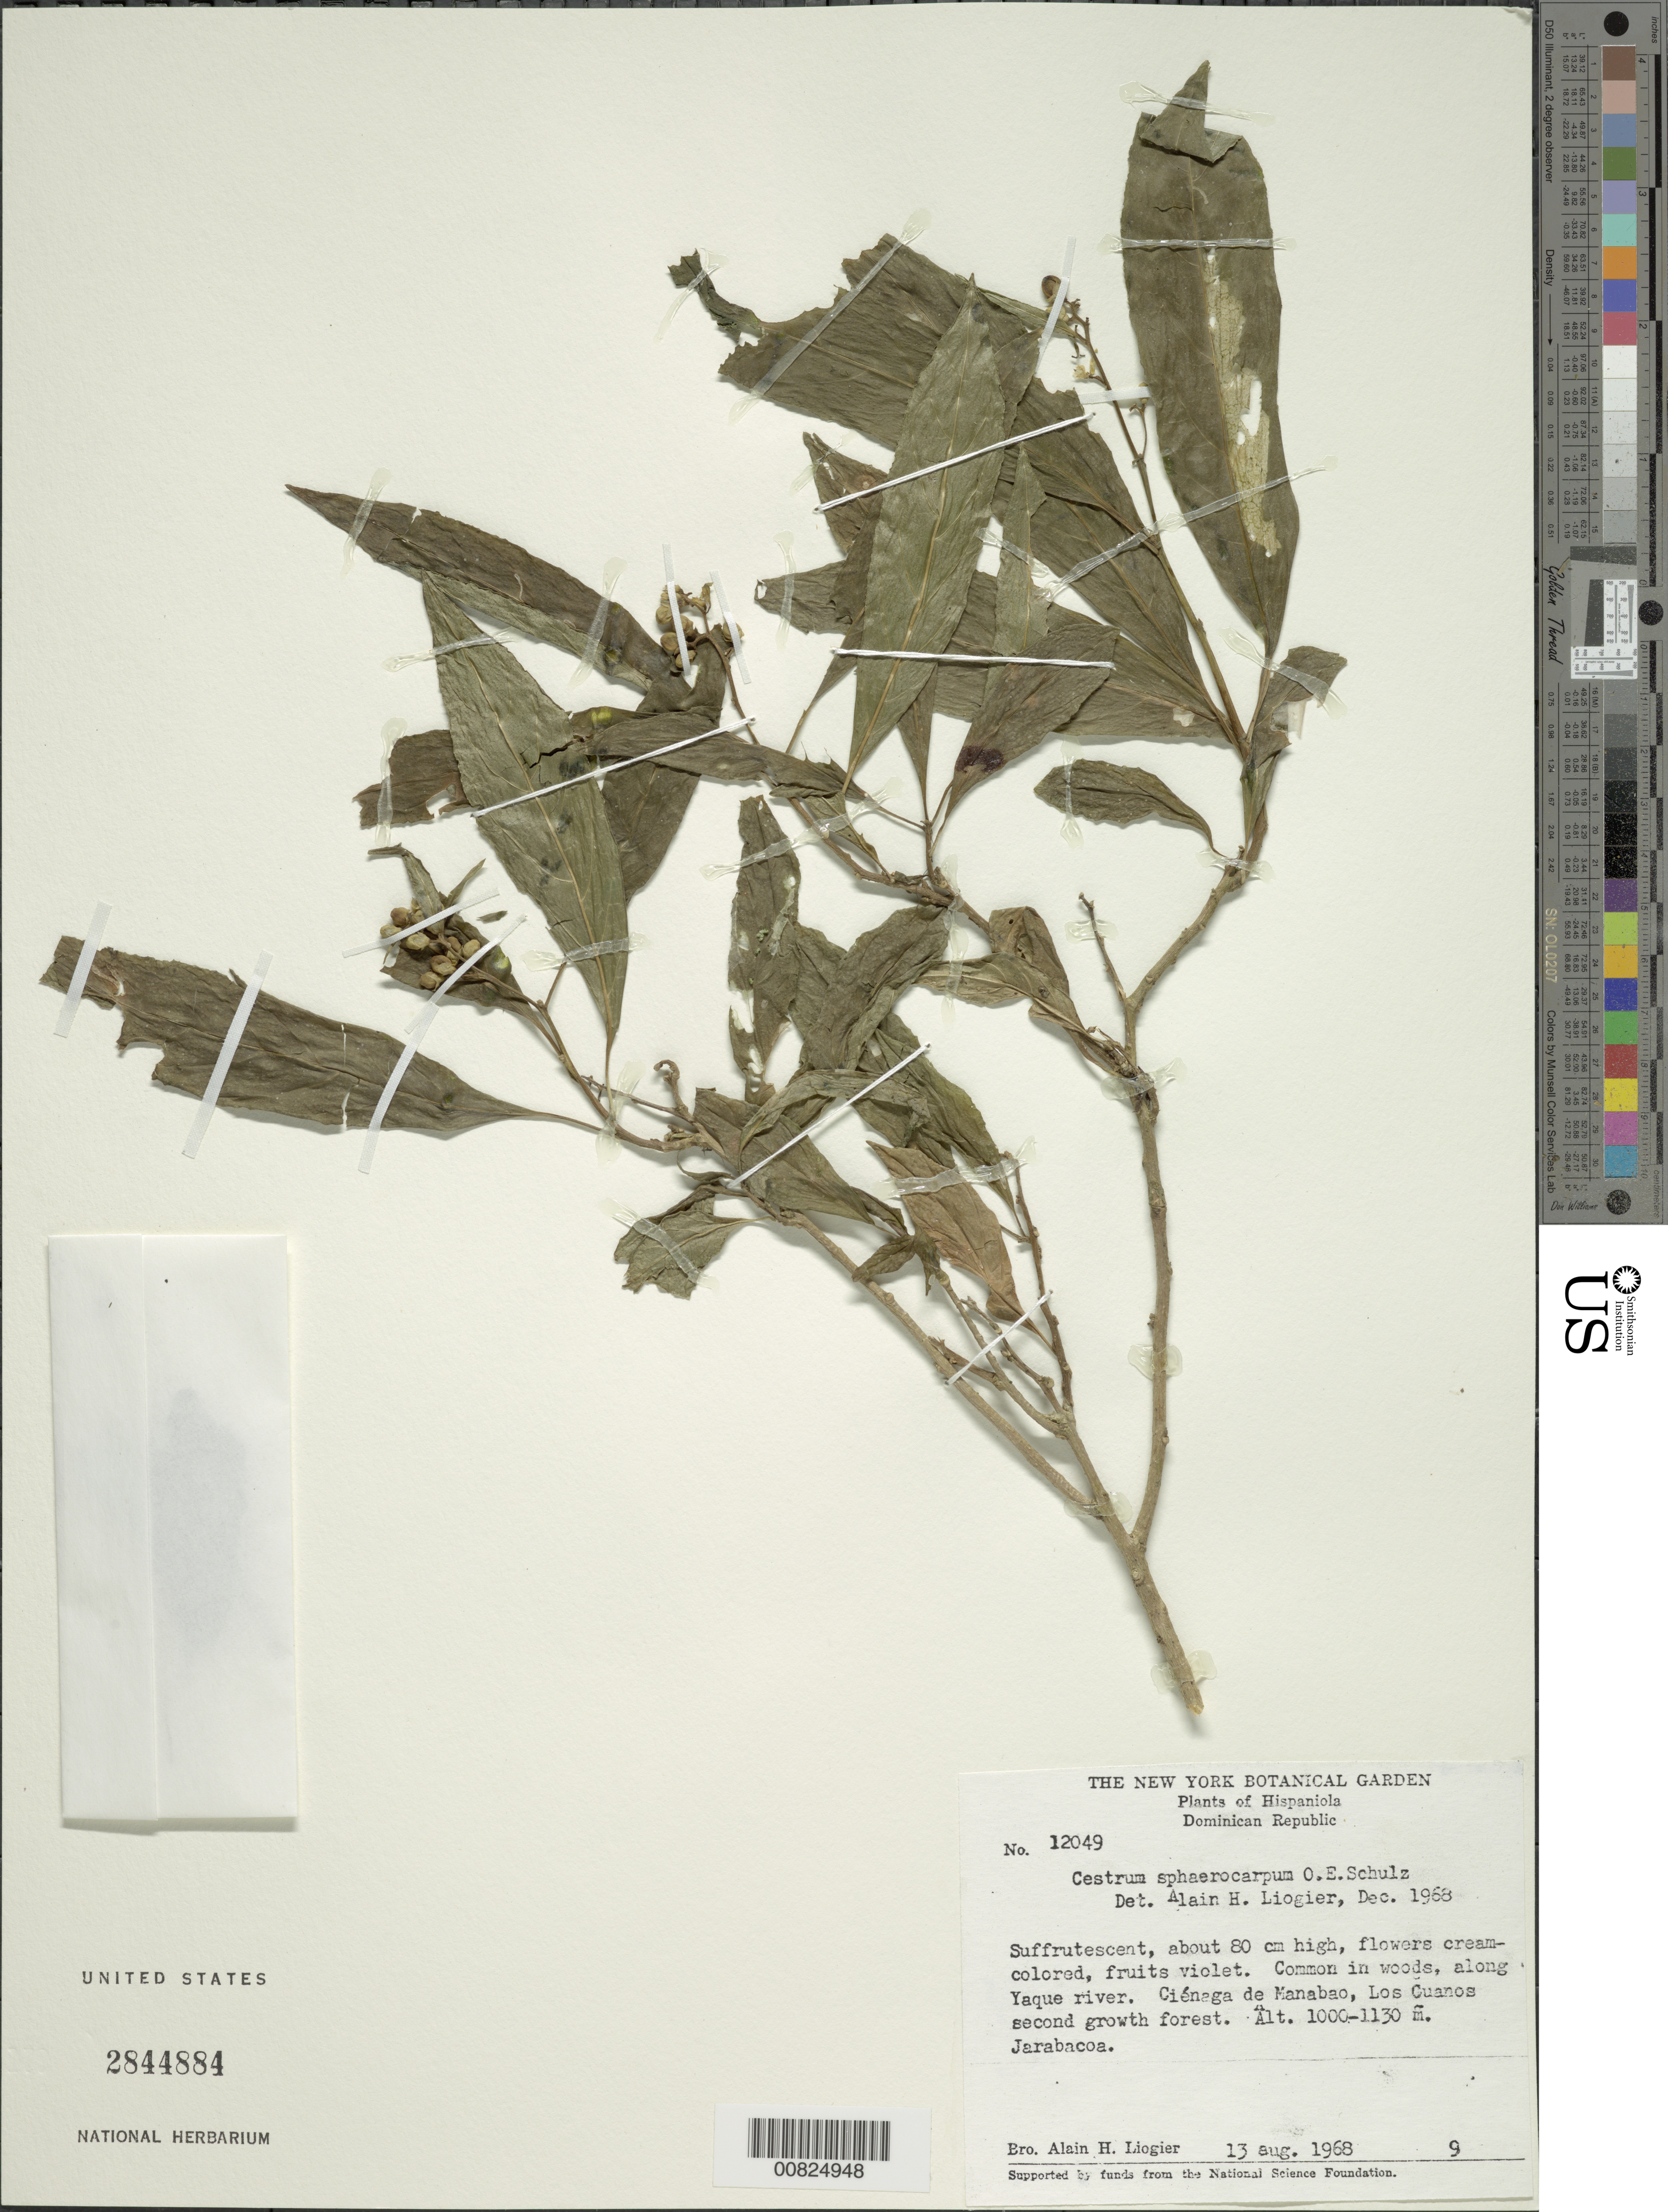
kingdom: Plantae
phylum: Tracheophyta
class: Magnoliopsida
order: Solanales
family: Solanaceae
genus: Cestrum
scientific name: Cestrum sphaerocarpum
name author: O.E. Schulz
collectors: A. H. Liogier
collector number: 12049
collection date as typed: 13 Aug 1968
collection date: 1968-08-13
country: Dominican Republic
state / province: La Vega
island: Hispaniola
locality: Ciénaga de Manabao, Los Cuanos, Jarabacoa. Along Yaque River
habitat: Along river in second growth forest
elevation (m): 1000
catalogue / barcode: US 2844884